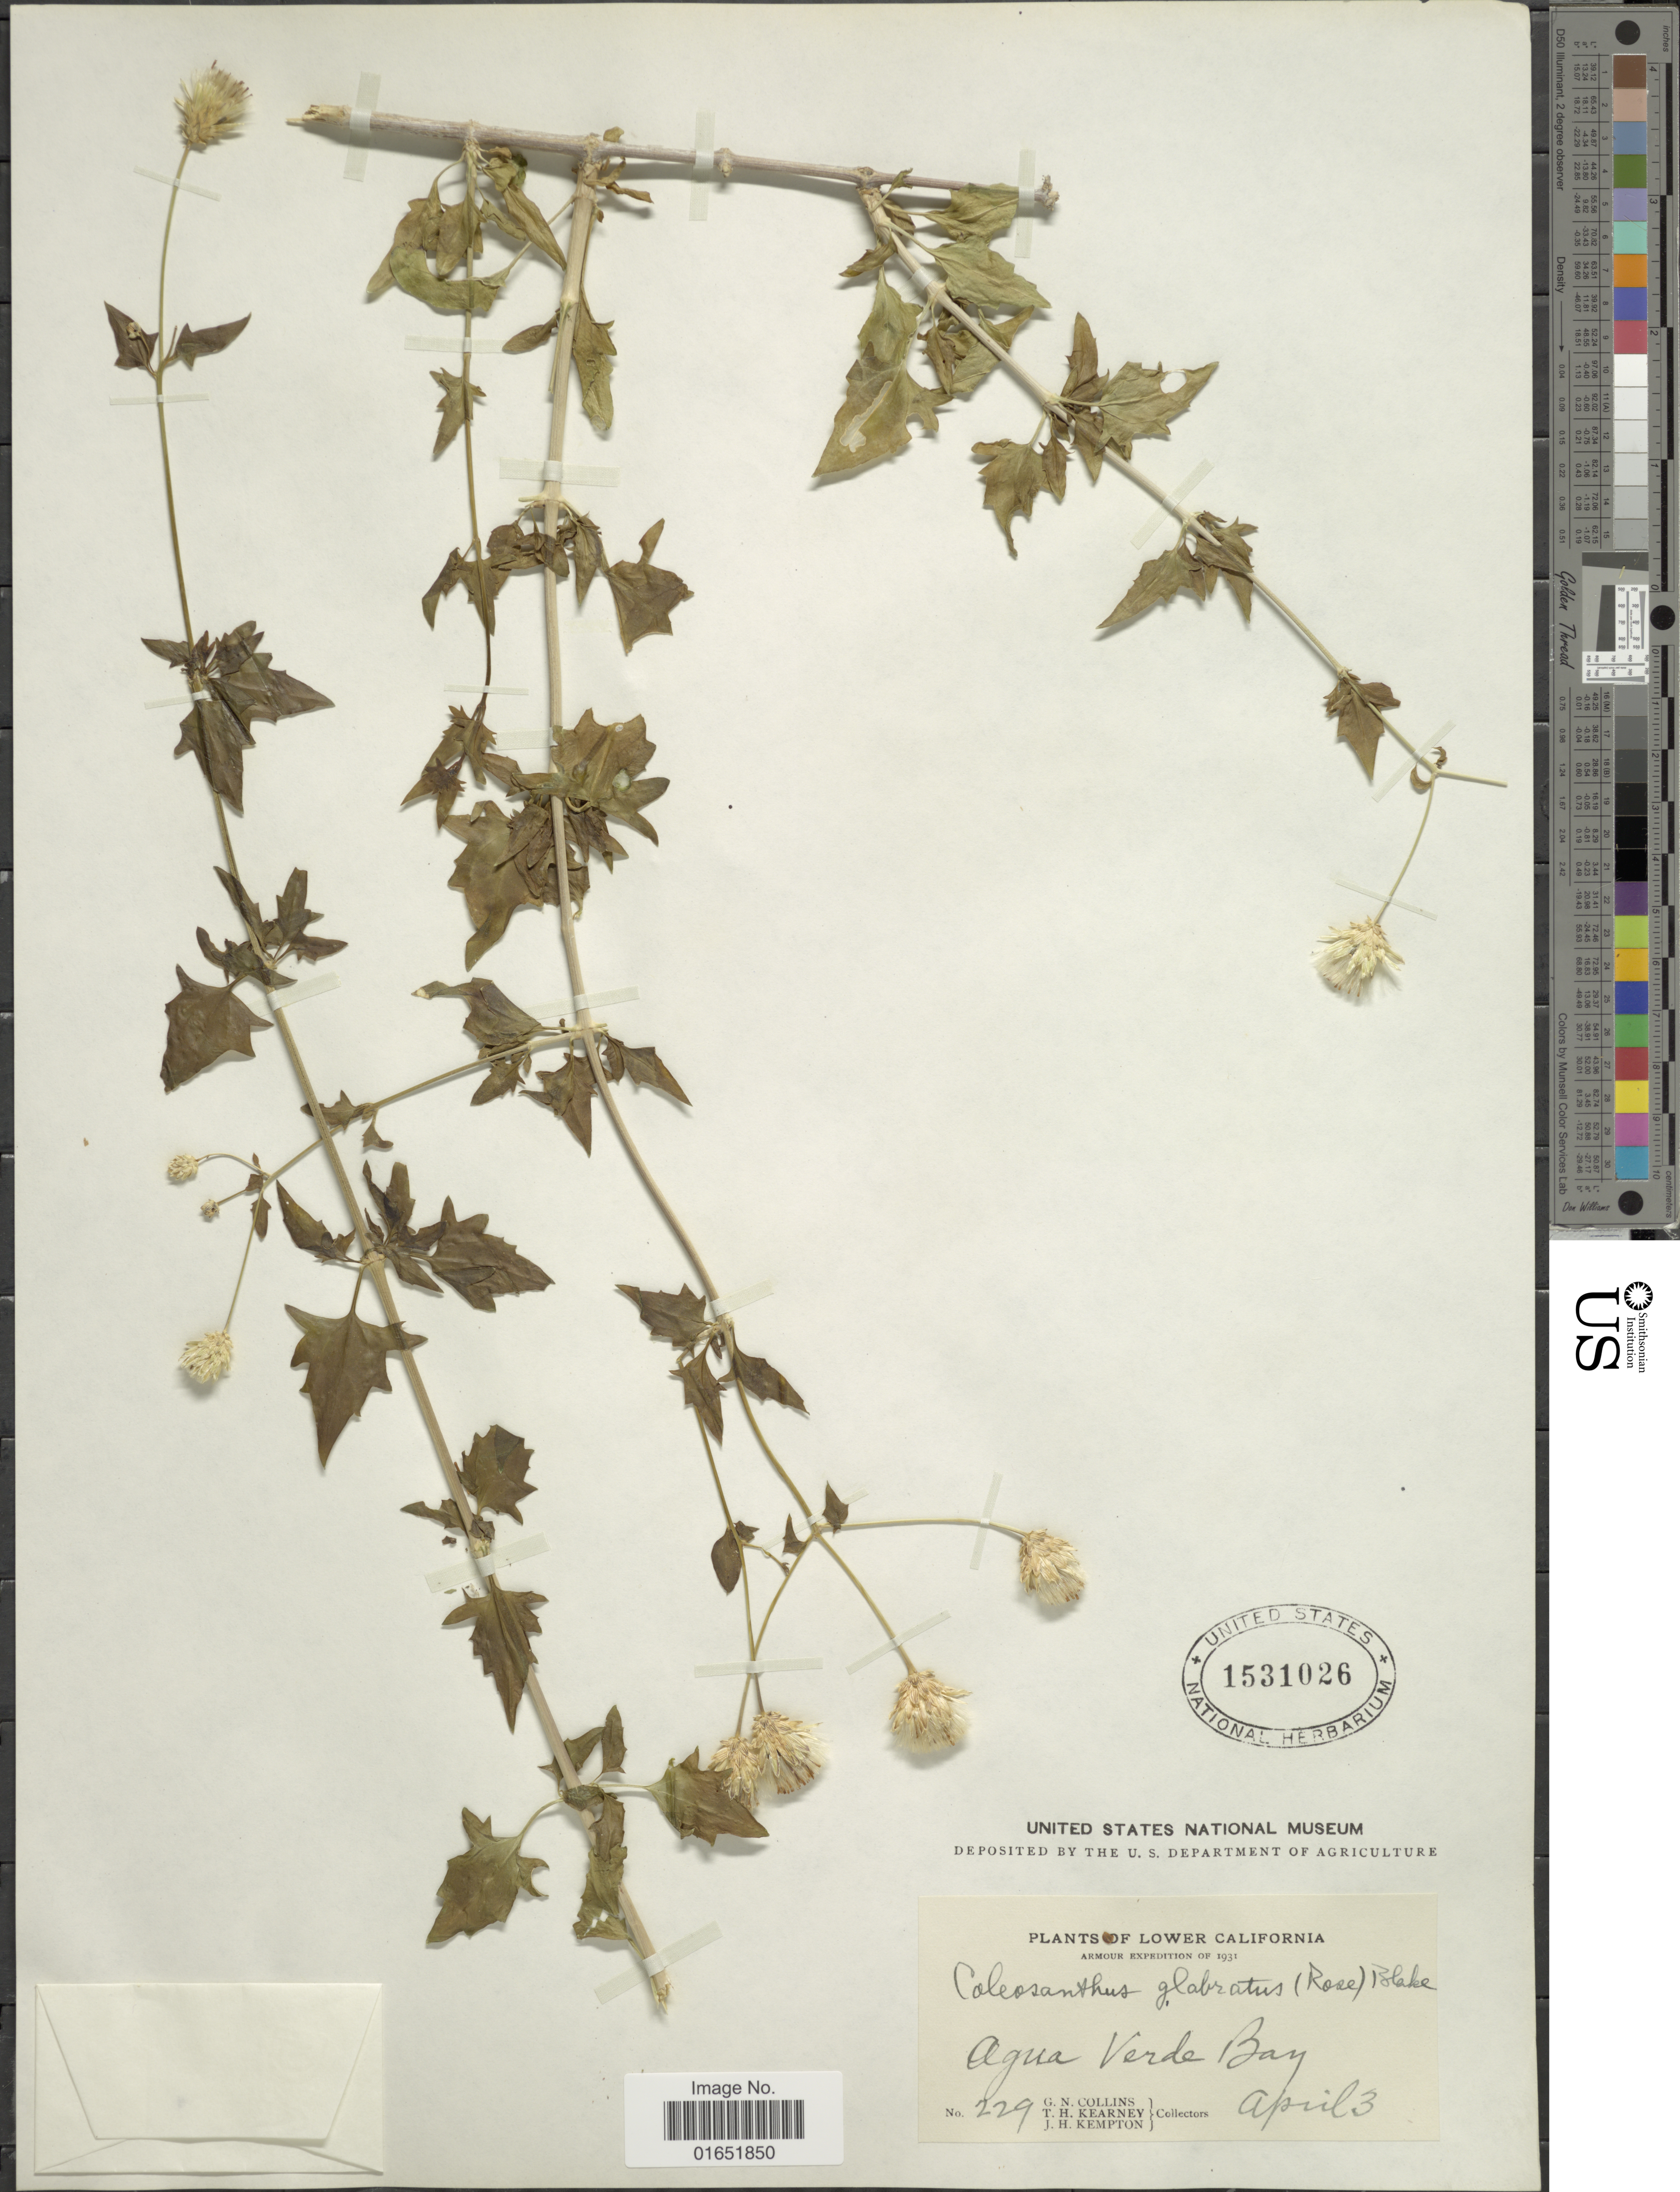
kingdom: Plantae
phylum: Tracheophyta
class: Magnoliopsida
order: Asterales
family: Asteraceae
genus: Brickellia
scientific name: Brickellia glabrata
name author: (Rose) B.L. Rob.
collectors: G. Collins, T. H. Kearney & J. H. Kempton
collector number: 229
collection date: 1931-04-03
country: Mexico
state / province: Baja California Sur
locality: Lower California, Agua Verde Bay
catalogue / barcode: US 1531026